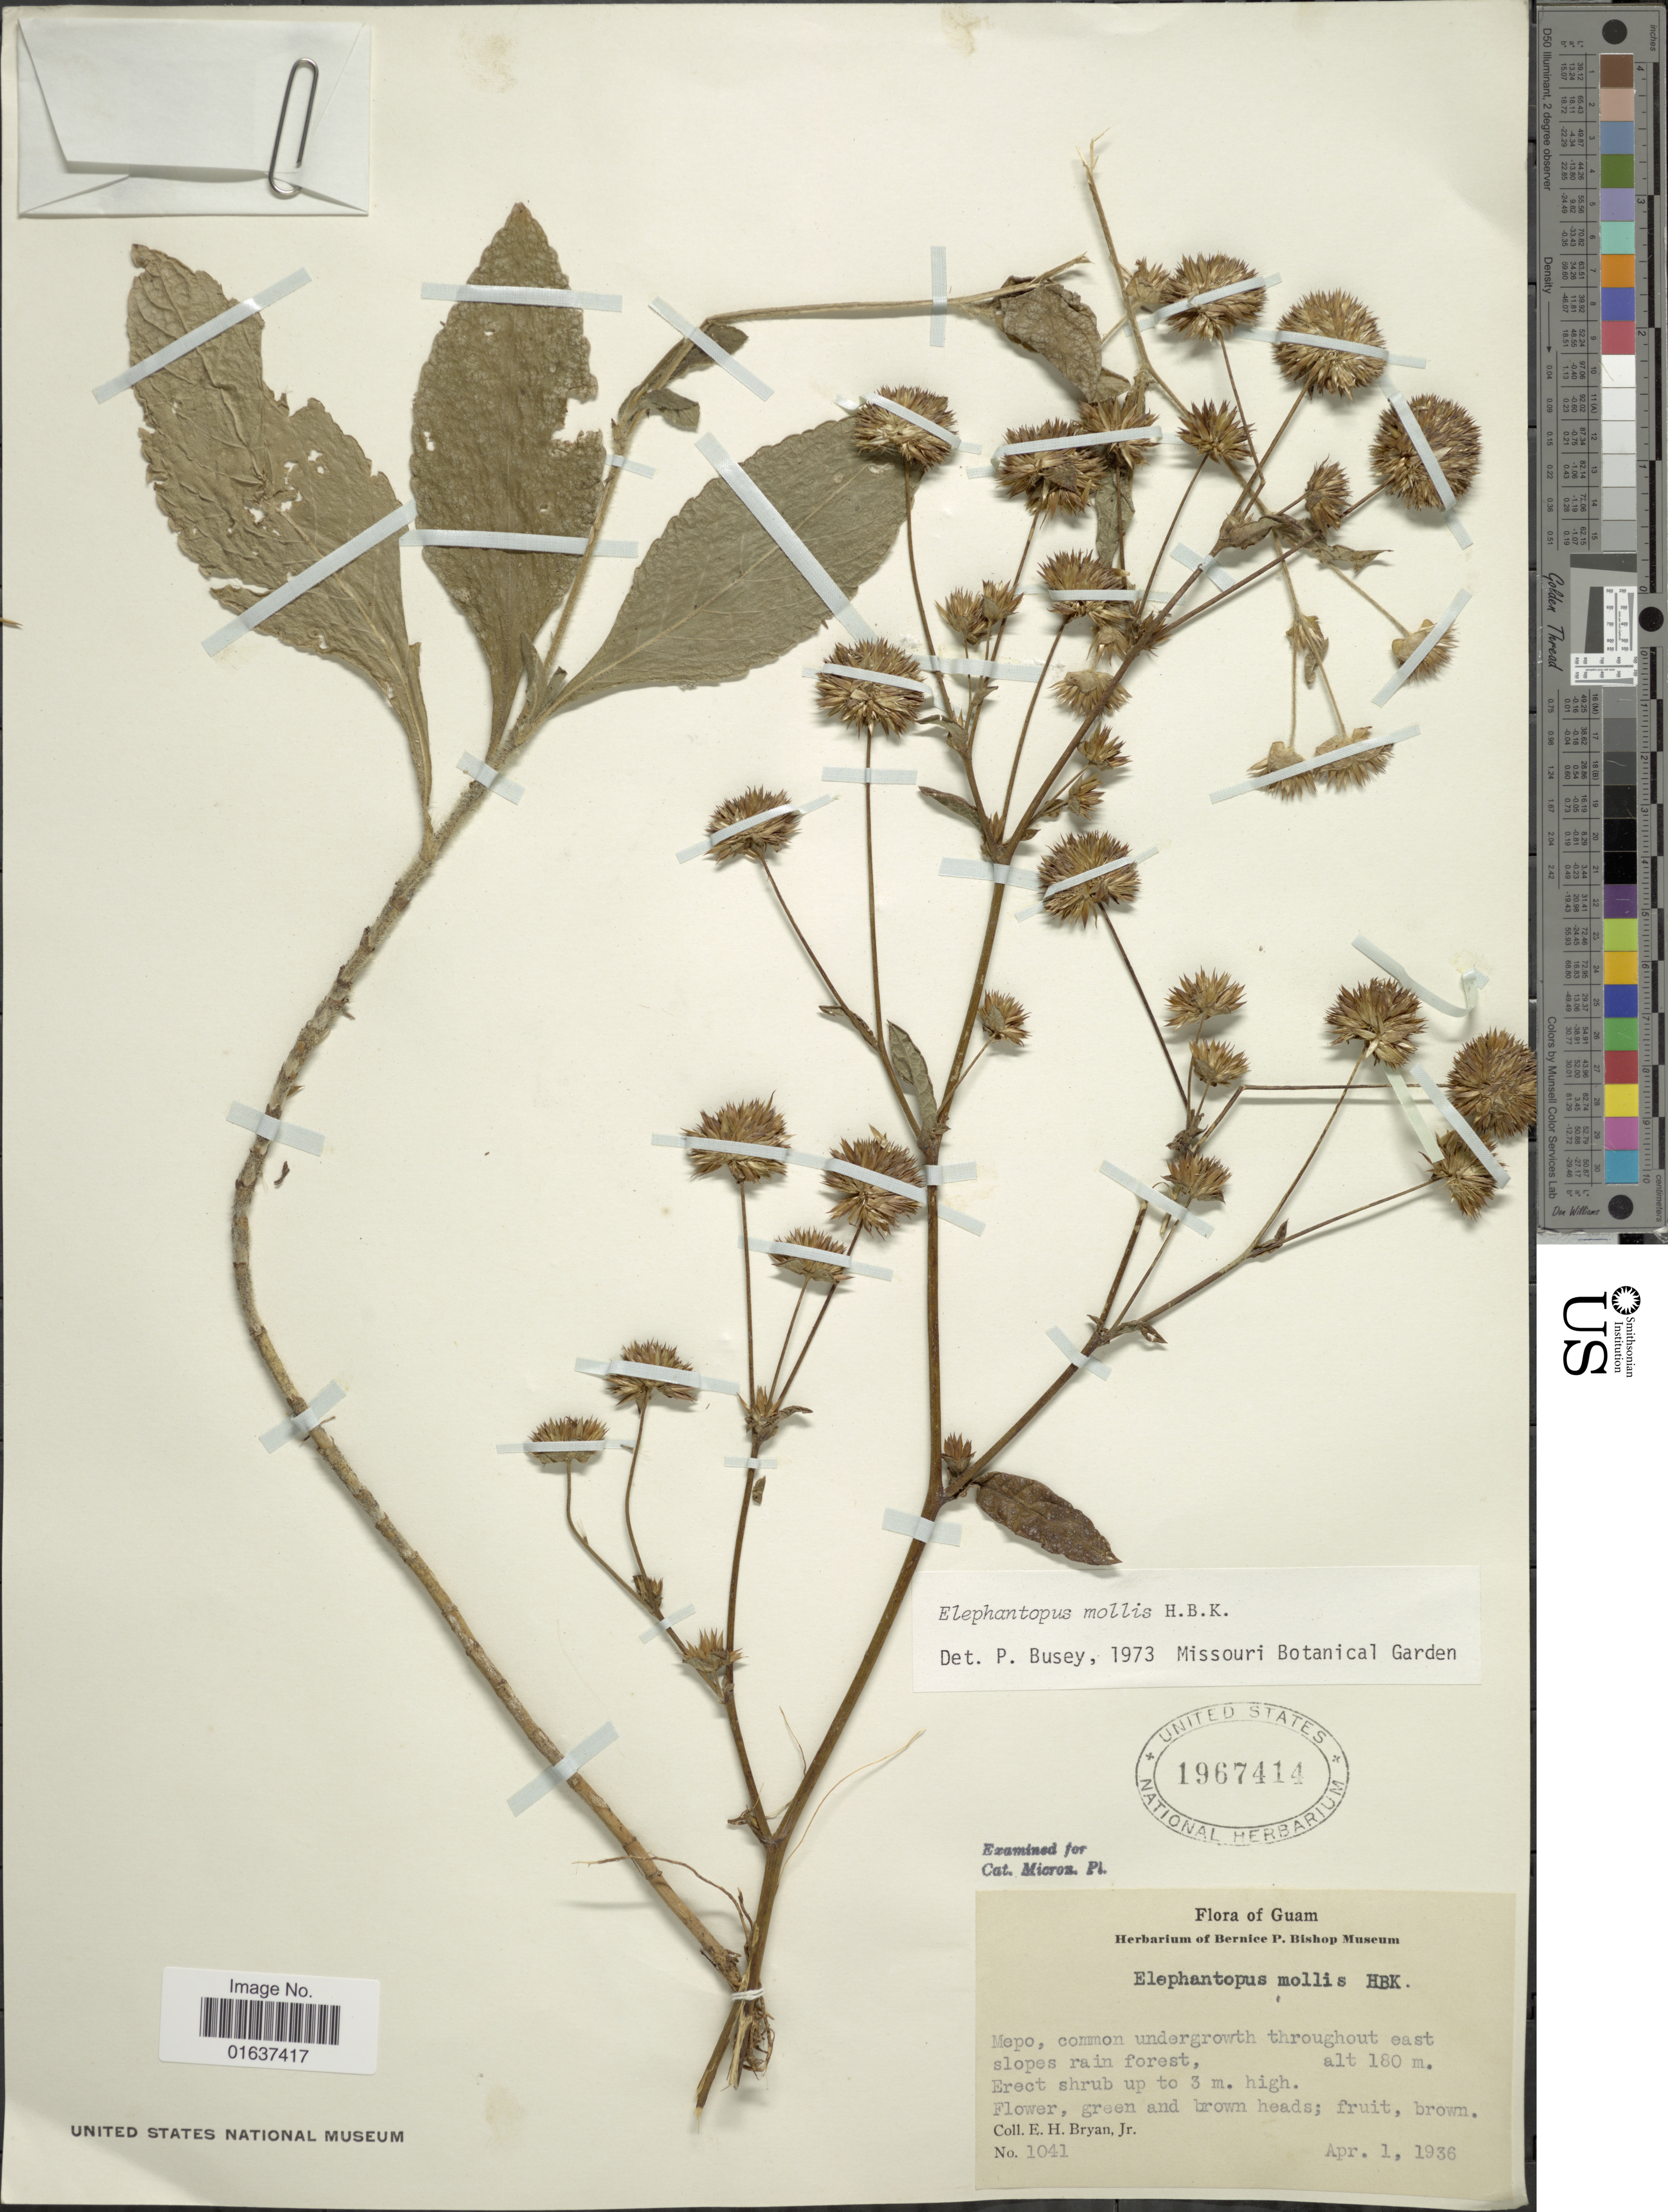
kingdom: Plantae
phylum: Tracheophyta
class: Magnoliopsida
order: Asterales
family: Asteraceae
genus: Elephantopus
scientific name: Elephantopus mollis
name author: Kunth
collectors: E. Bryan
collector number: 1041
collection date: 1936-04-01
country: Guam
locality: Mepo, common undergrowth throughout east slopes rain forest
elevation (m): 180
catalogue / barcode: US 1967414